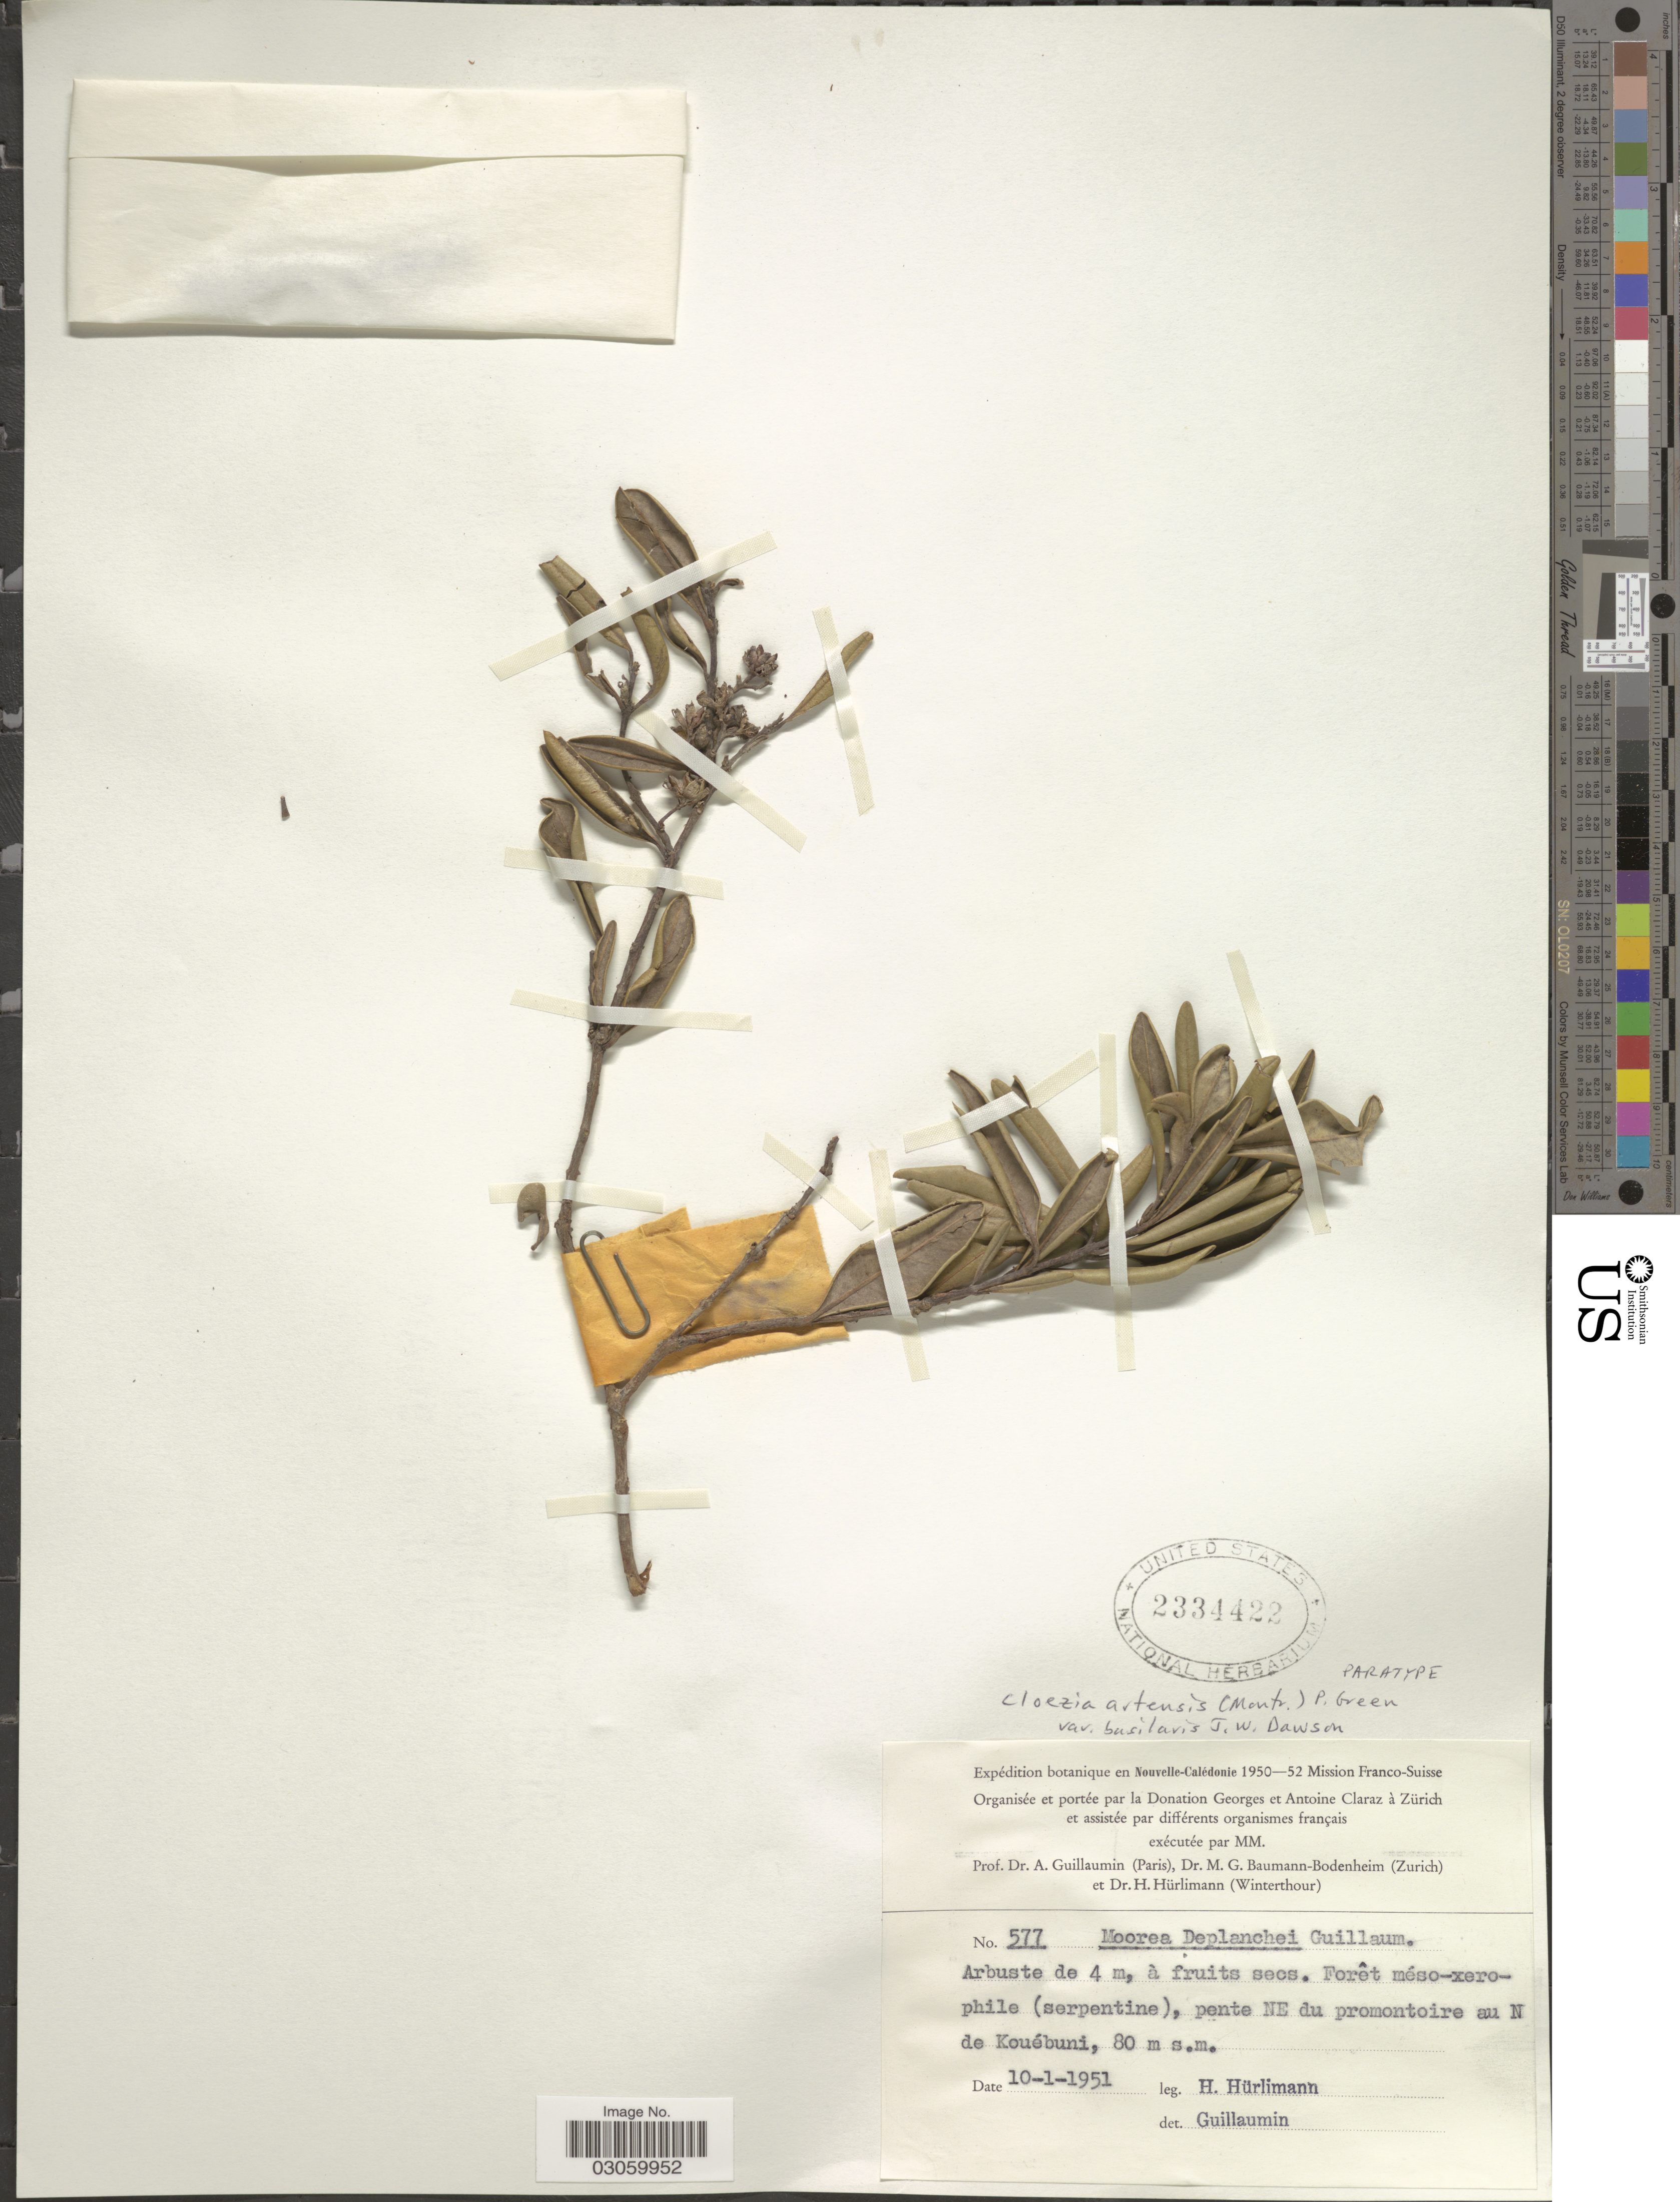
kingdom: Plantae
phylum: Tracheophyta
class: Magnoliopsida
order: Myrtales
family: Myrtaceae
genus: Cloezia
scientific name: Cloezia artensis var. basilaris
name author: J.W. Dawson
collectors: H. Hürlimann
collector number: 577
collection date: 1951-01-10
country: New Caledonia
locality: Pente NE du promontoire au N de Kouébuni.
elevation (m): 80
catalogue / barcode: US 2334422